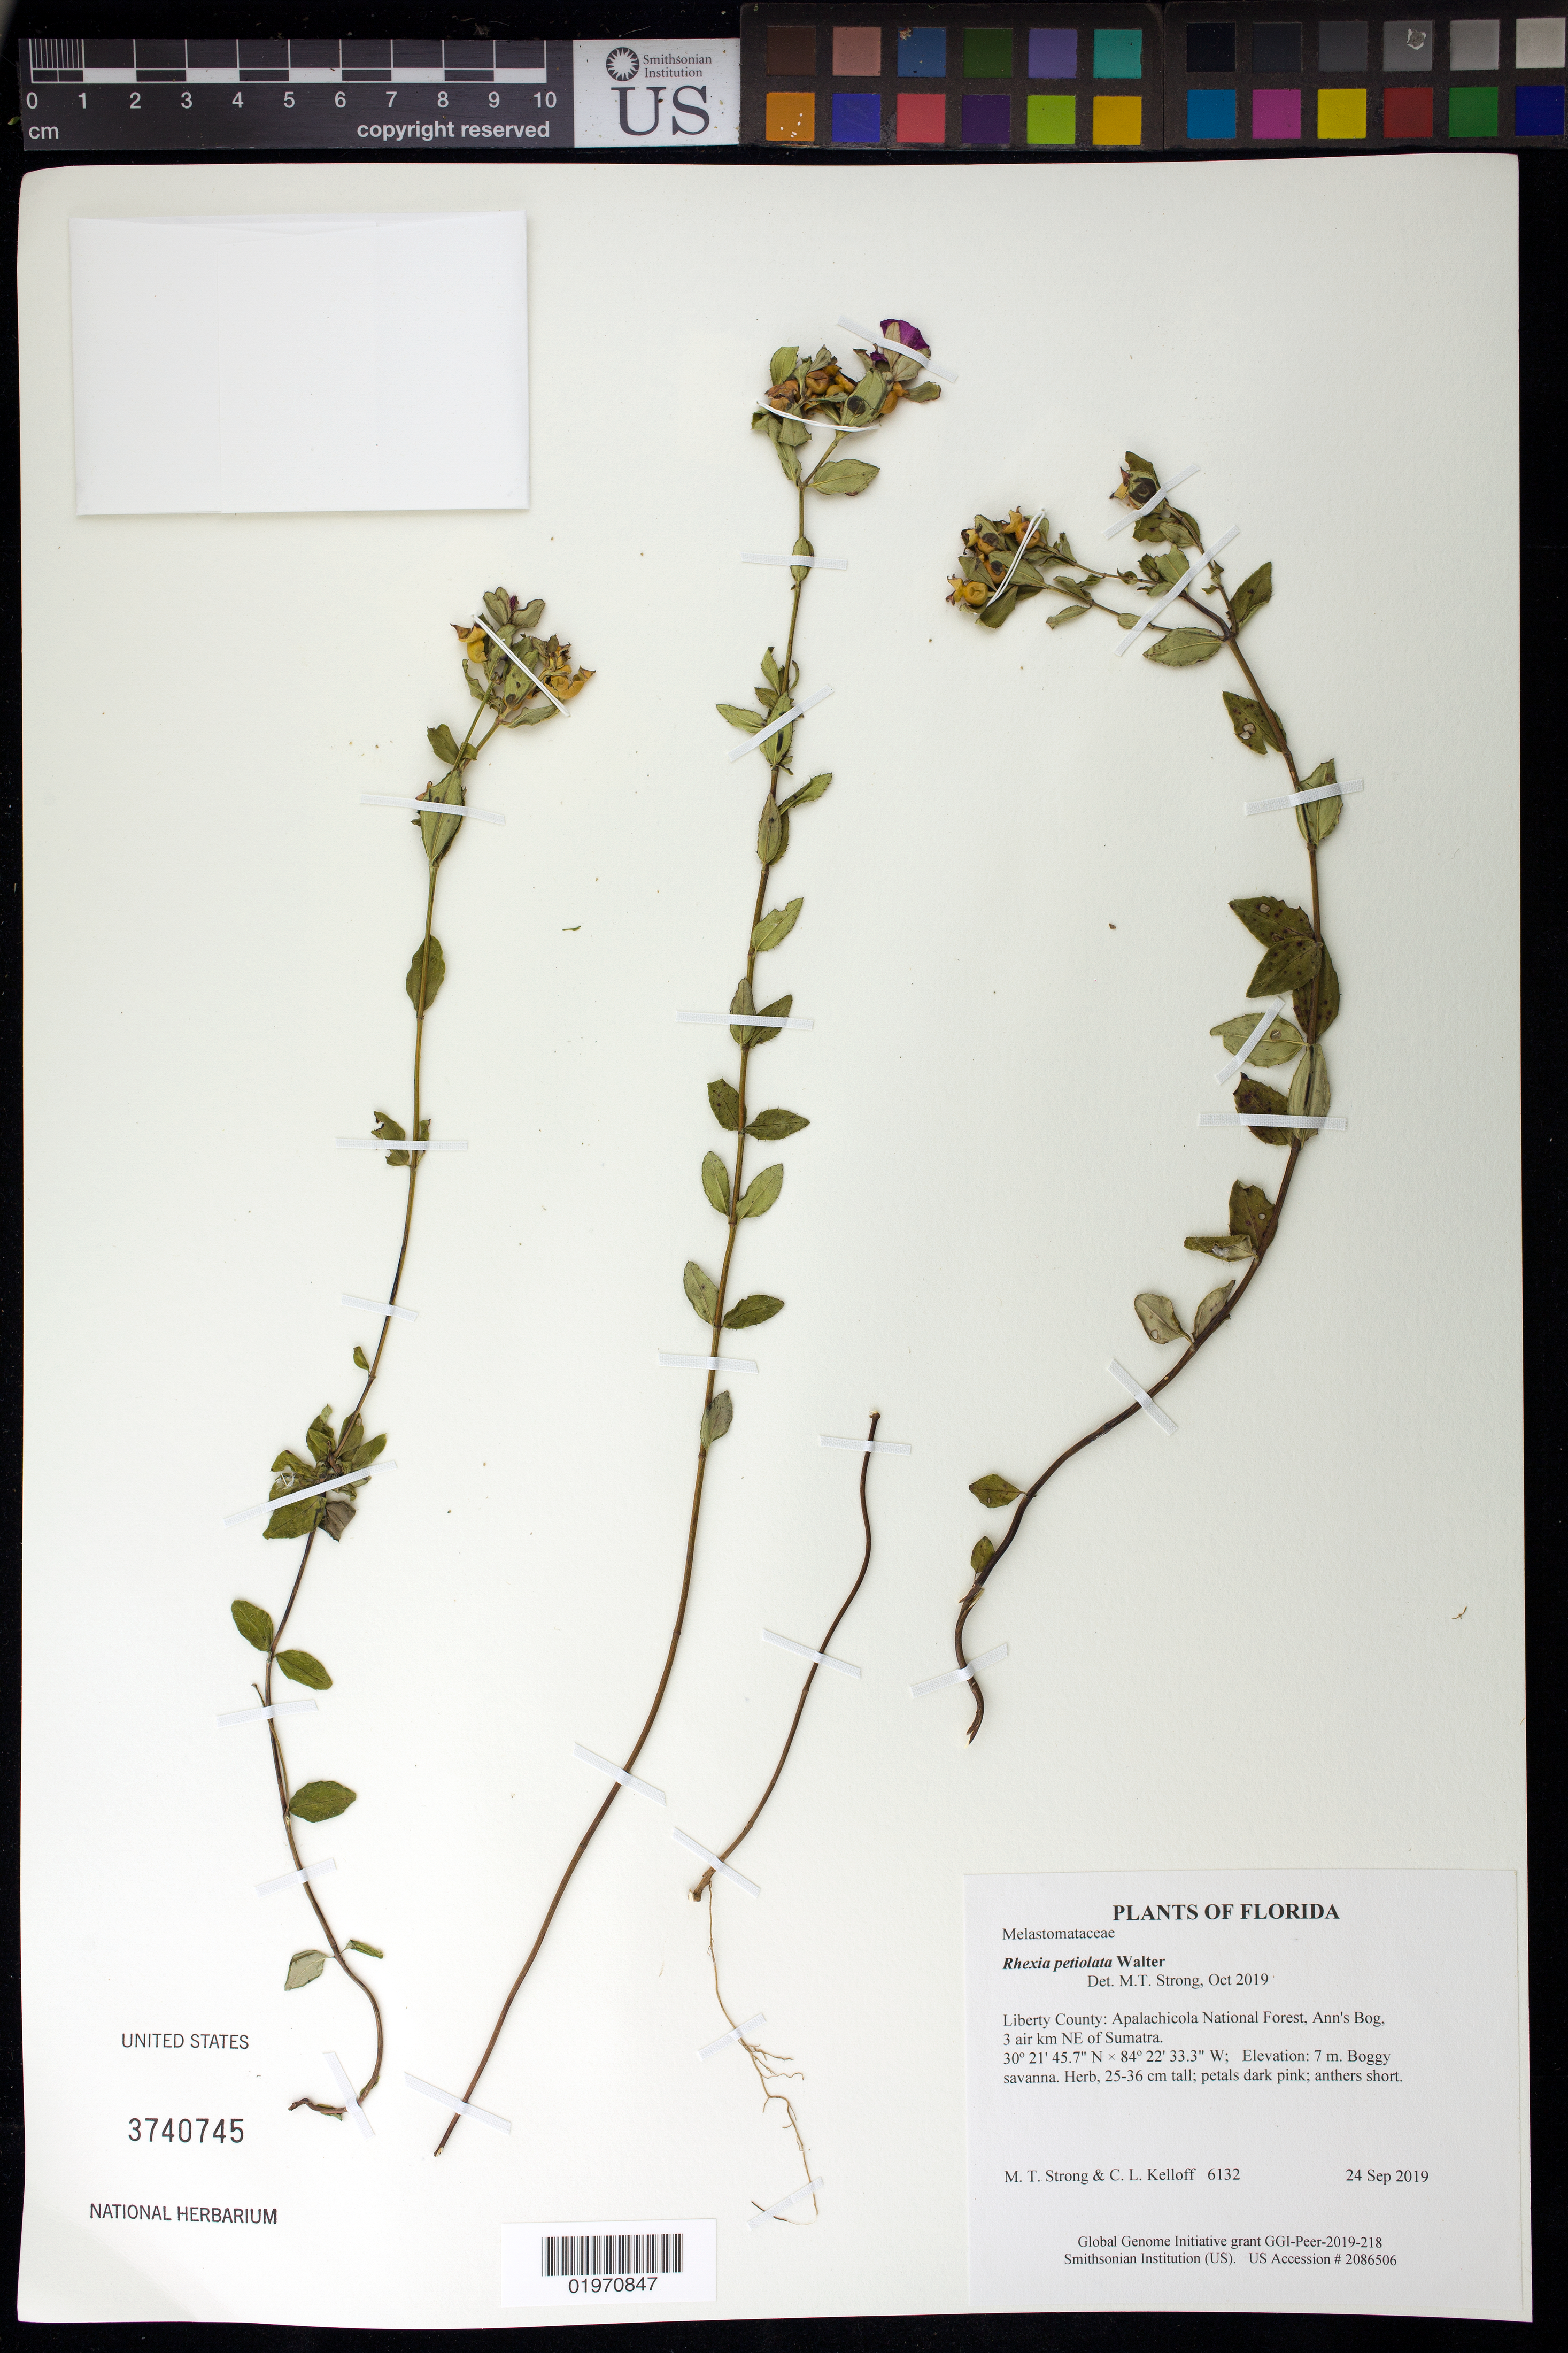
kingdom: Plantae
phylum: Tracheophyta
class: Magnoliopsida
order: Myrtales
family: Melastomataceae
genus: Rhexia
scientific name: Rhexia petiolata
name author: Walter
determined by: Strong, Mark T., (BOT), Smithsonian Institution - National Museum of Natural History (UNITED STATES)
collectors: M. T. Strong & C. L. Kelloff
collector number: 6132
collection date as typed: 24 Sep 2019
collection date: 2019-09-24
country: United States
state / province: Florida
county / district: Liberty County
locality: Apalachicola National Forest, Ann's Bog, 3 air km NE of Sumatra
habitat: Boggy savanna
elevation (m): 7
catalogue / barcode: US 3740745